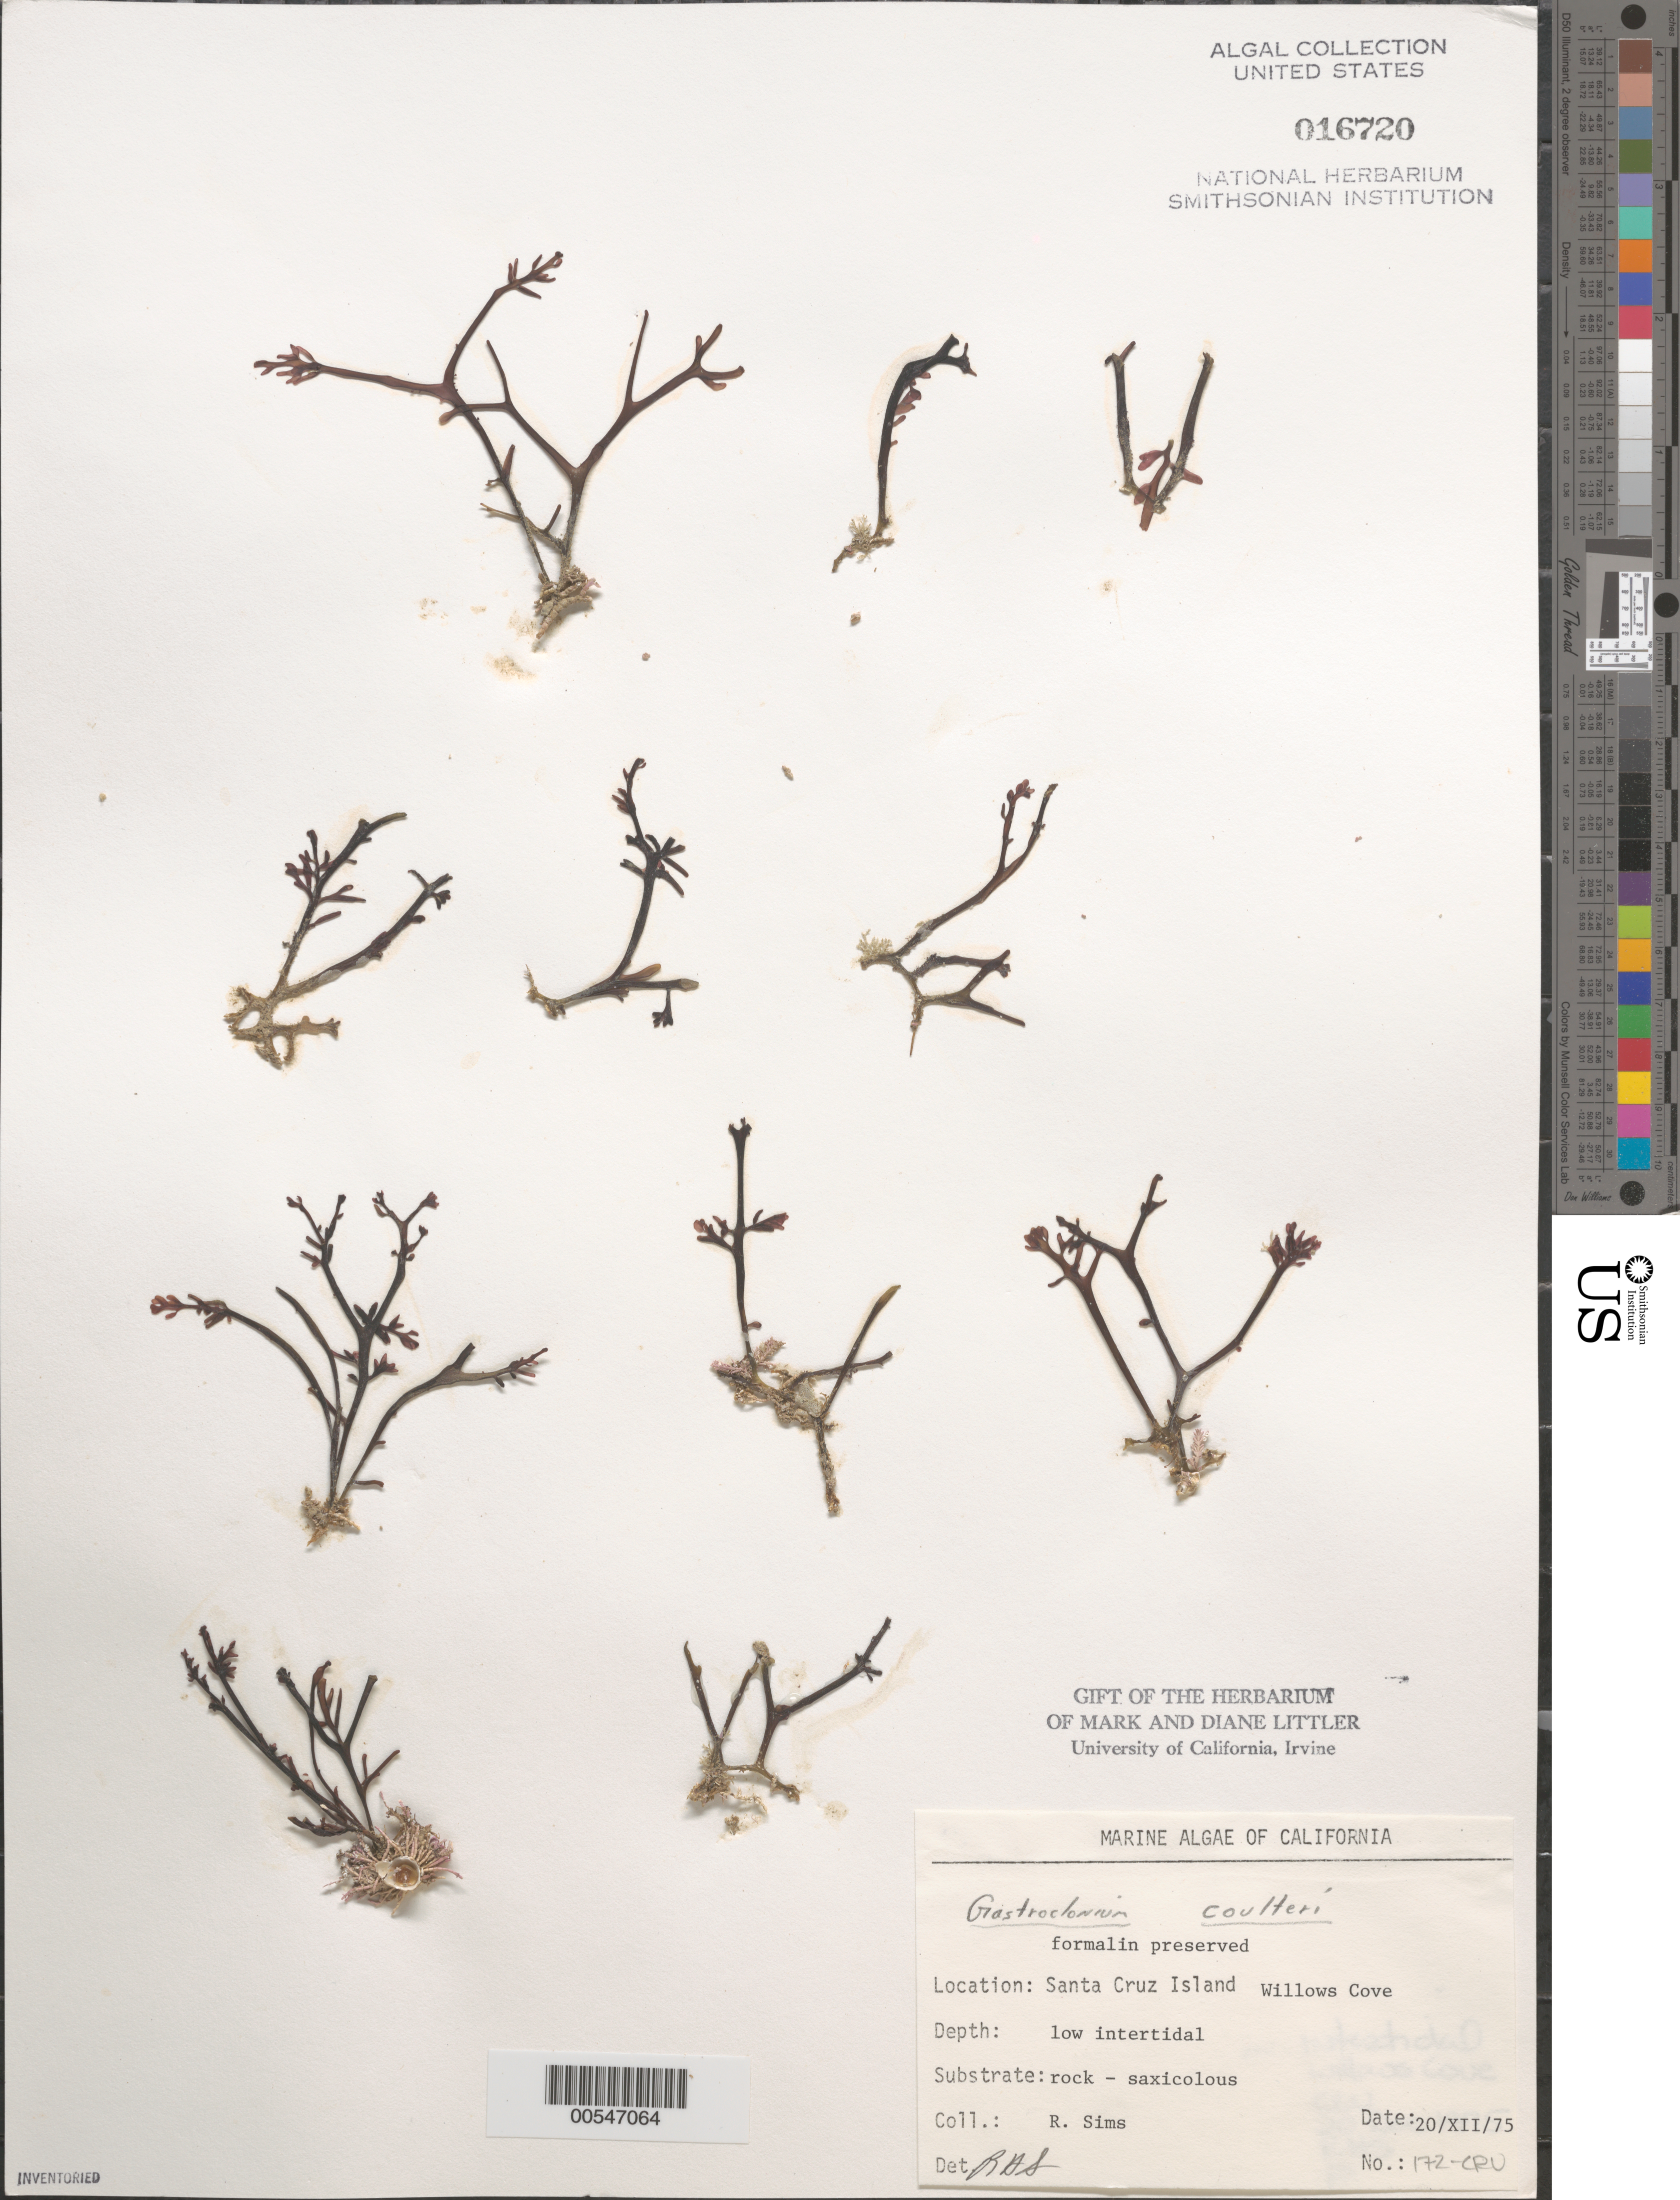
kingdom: Plantae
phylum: Rhodophyta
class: Florideophyceae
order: Rhodymeniales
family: Champiaceae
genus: Neogastroclonium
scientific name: Neogastroclonium subarticulatum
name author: (Turner) L. Le Gall et al.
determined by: Algae name updating Project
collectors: R. H. Sims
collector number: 172-cru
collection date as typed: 20 Dec 1975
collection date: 1975-12-20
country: United States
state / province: California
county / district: Santa Barbara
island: Santa Cruz Island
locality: Willows Cove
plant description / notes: BLM-SOCALBIGHT Rocky Intertidal Survey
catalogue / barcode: US 16720